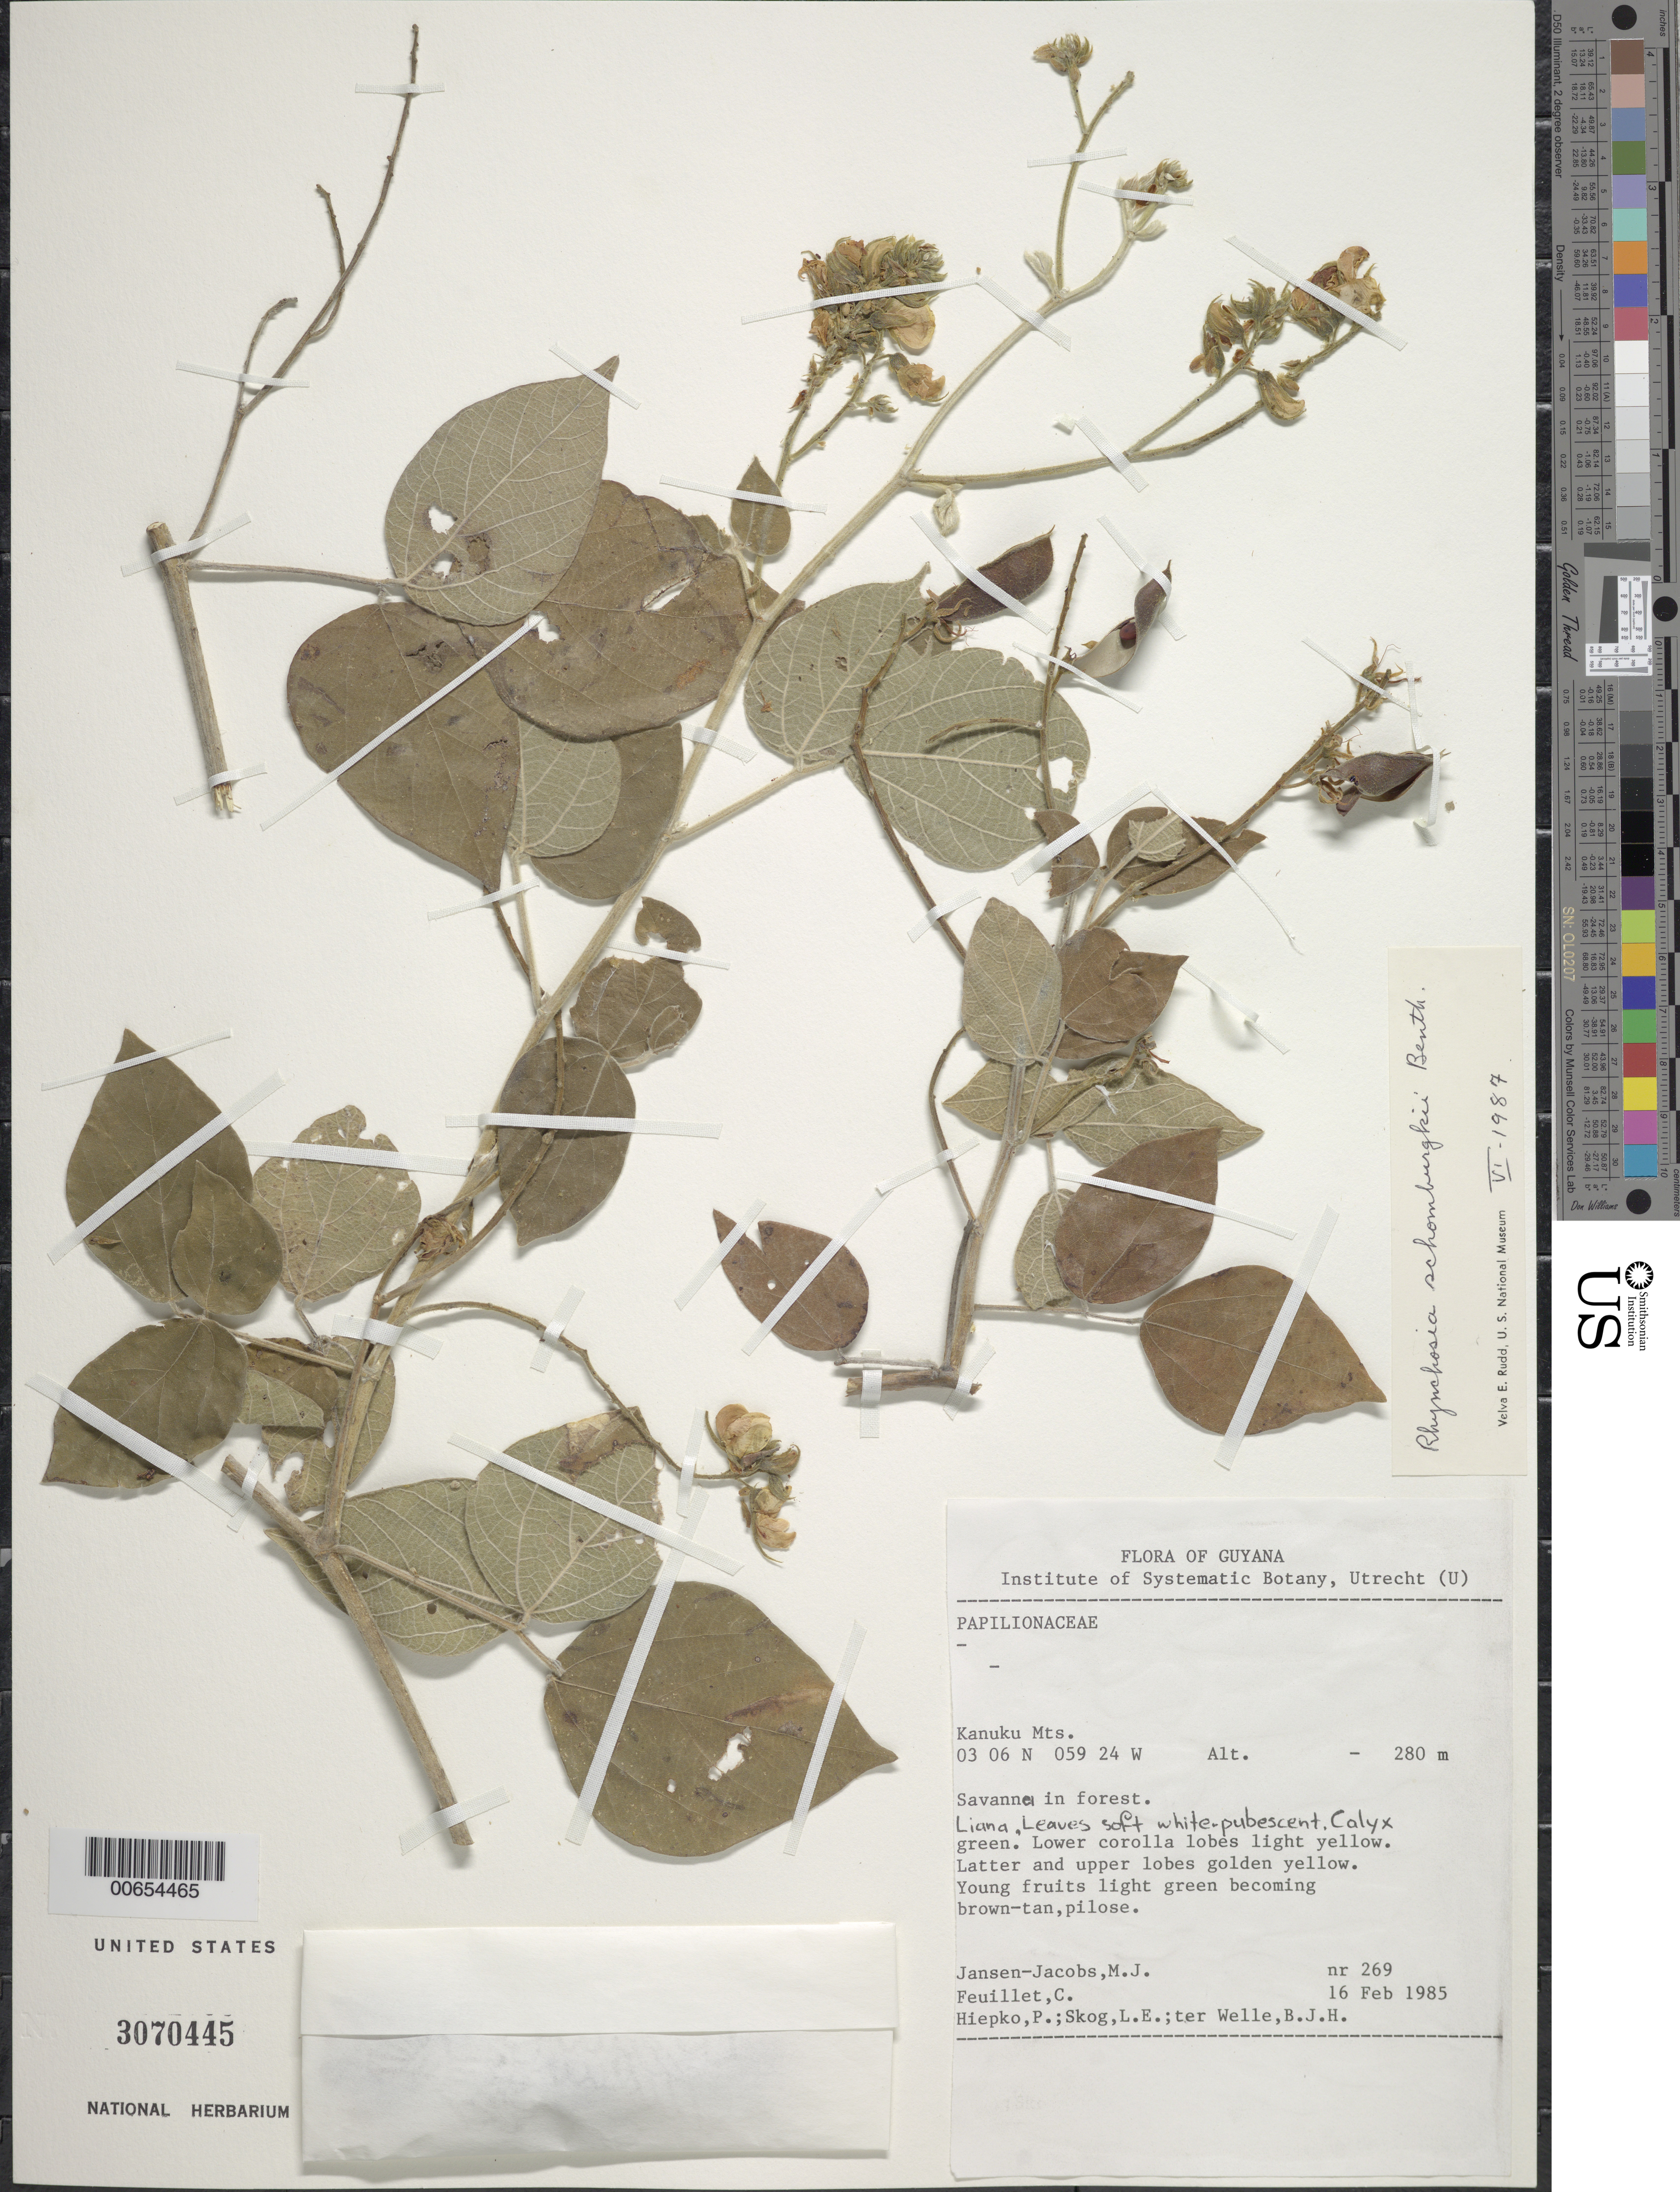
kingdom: Plantae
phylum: Tracheophyta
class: Magnoliopsida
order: Fabales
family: Fabaceae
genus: Rhynchosia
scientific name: Rhynchosia schomburgkii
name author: Benth. in Mart.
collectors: M. J. Jansen-Jacobs, C. Feuillet, P. H. Hiepko, L. E. Skog & B. Welle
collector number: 269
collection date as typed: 16-Feb-85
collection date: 1985-02-16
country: Guyana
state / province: U. Takutu-U. Essequibo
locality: Kanuku Mts.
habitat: Savanna in forest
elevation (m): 280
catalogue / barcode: US 3070445